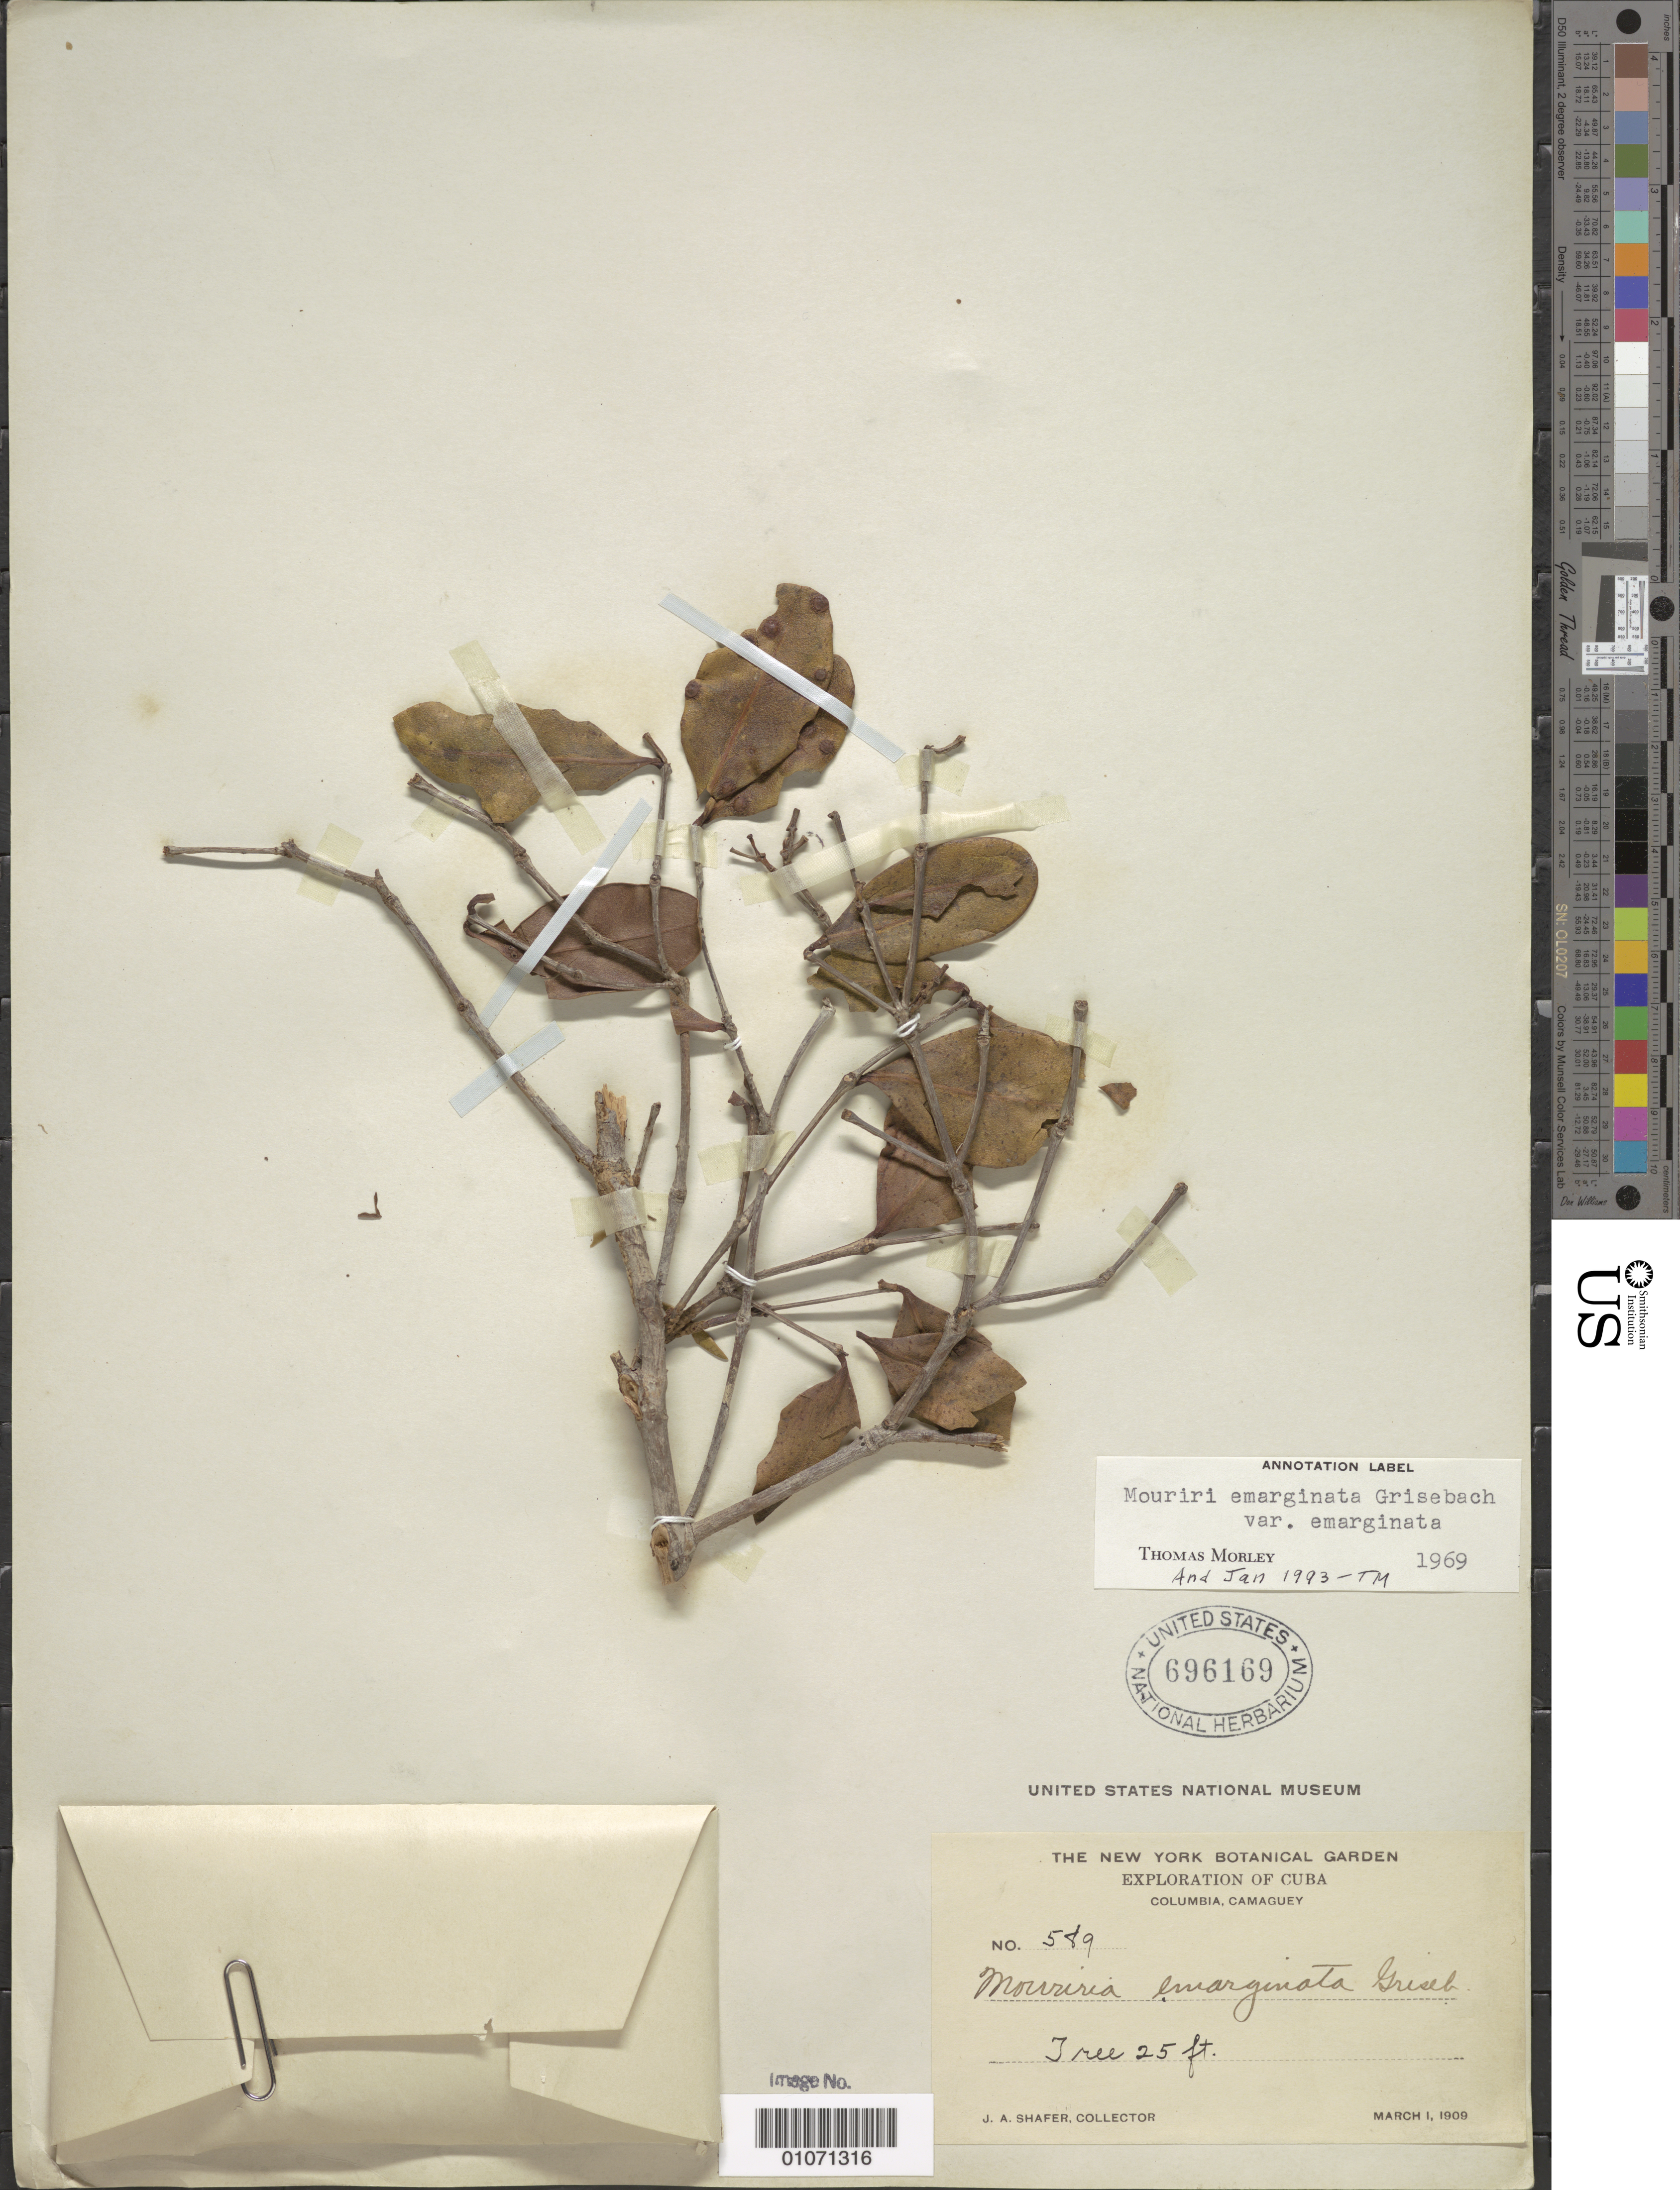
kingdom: Plantae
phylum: Tracheophyta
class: Magnoliopsida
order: Myrtales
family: Melastomataceae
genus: Mouriri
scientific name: Mouriri emarginata var. emarginata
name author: Griseb.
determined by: Morley, T.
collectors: J. A. Shafer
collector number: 589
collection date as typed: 01 Mar 1909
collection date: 1909-03-01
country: Cuba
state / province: Camaguey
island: Cuba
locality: Columbia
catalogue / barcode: US 696169